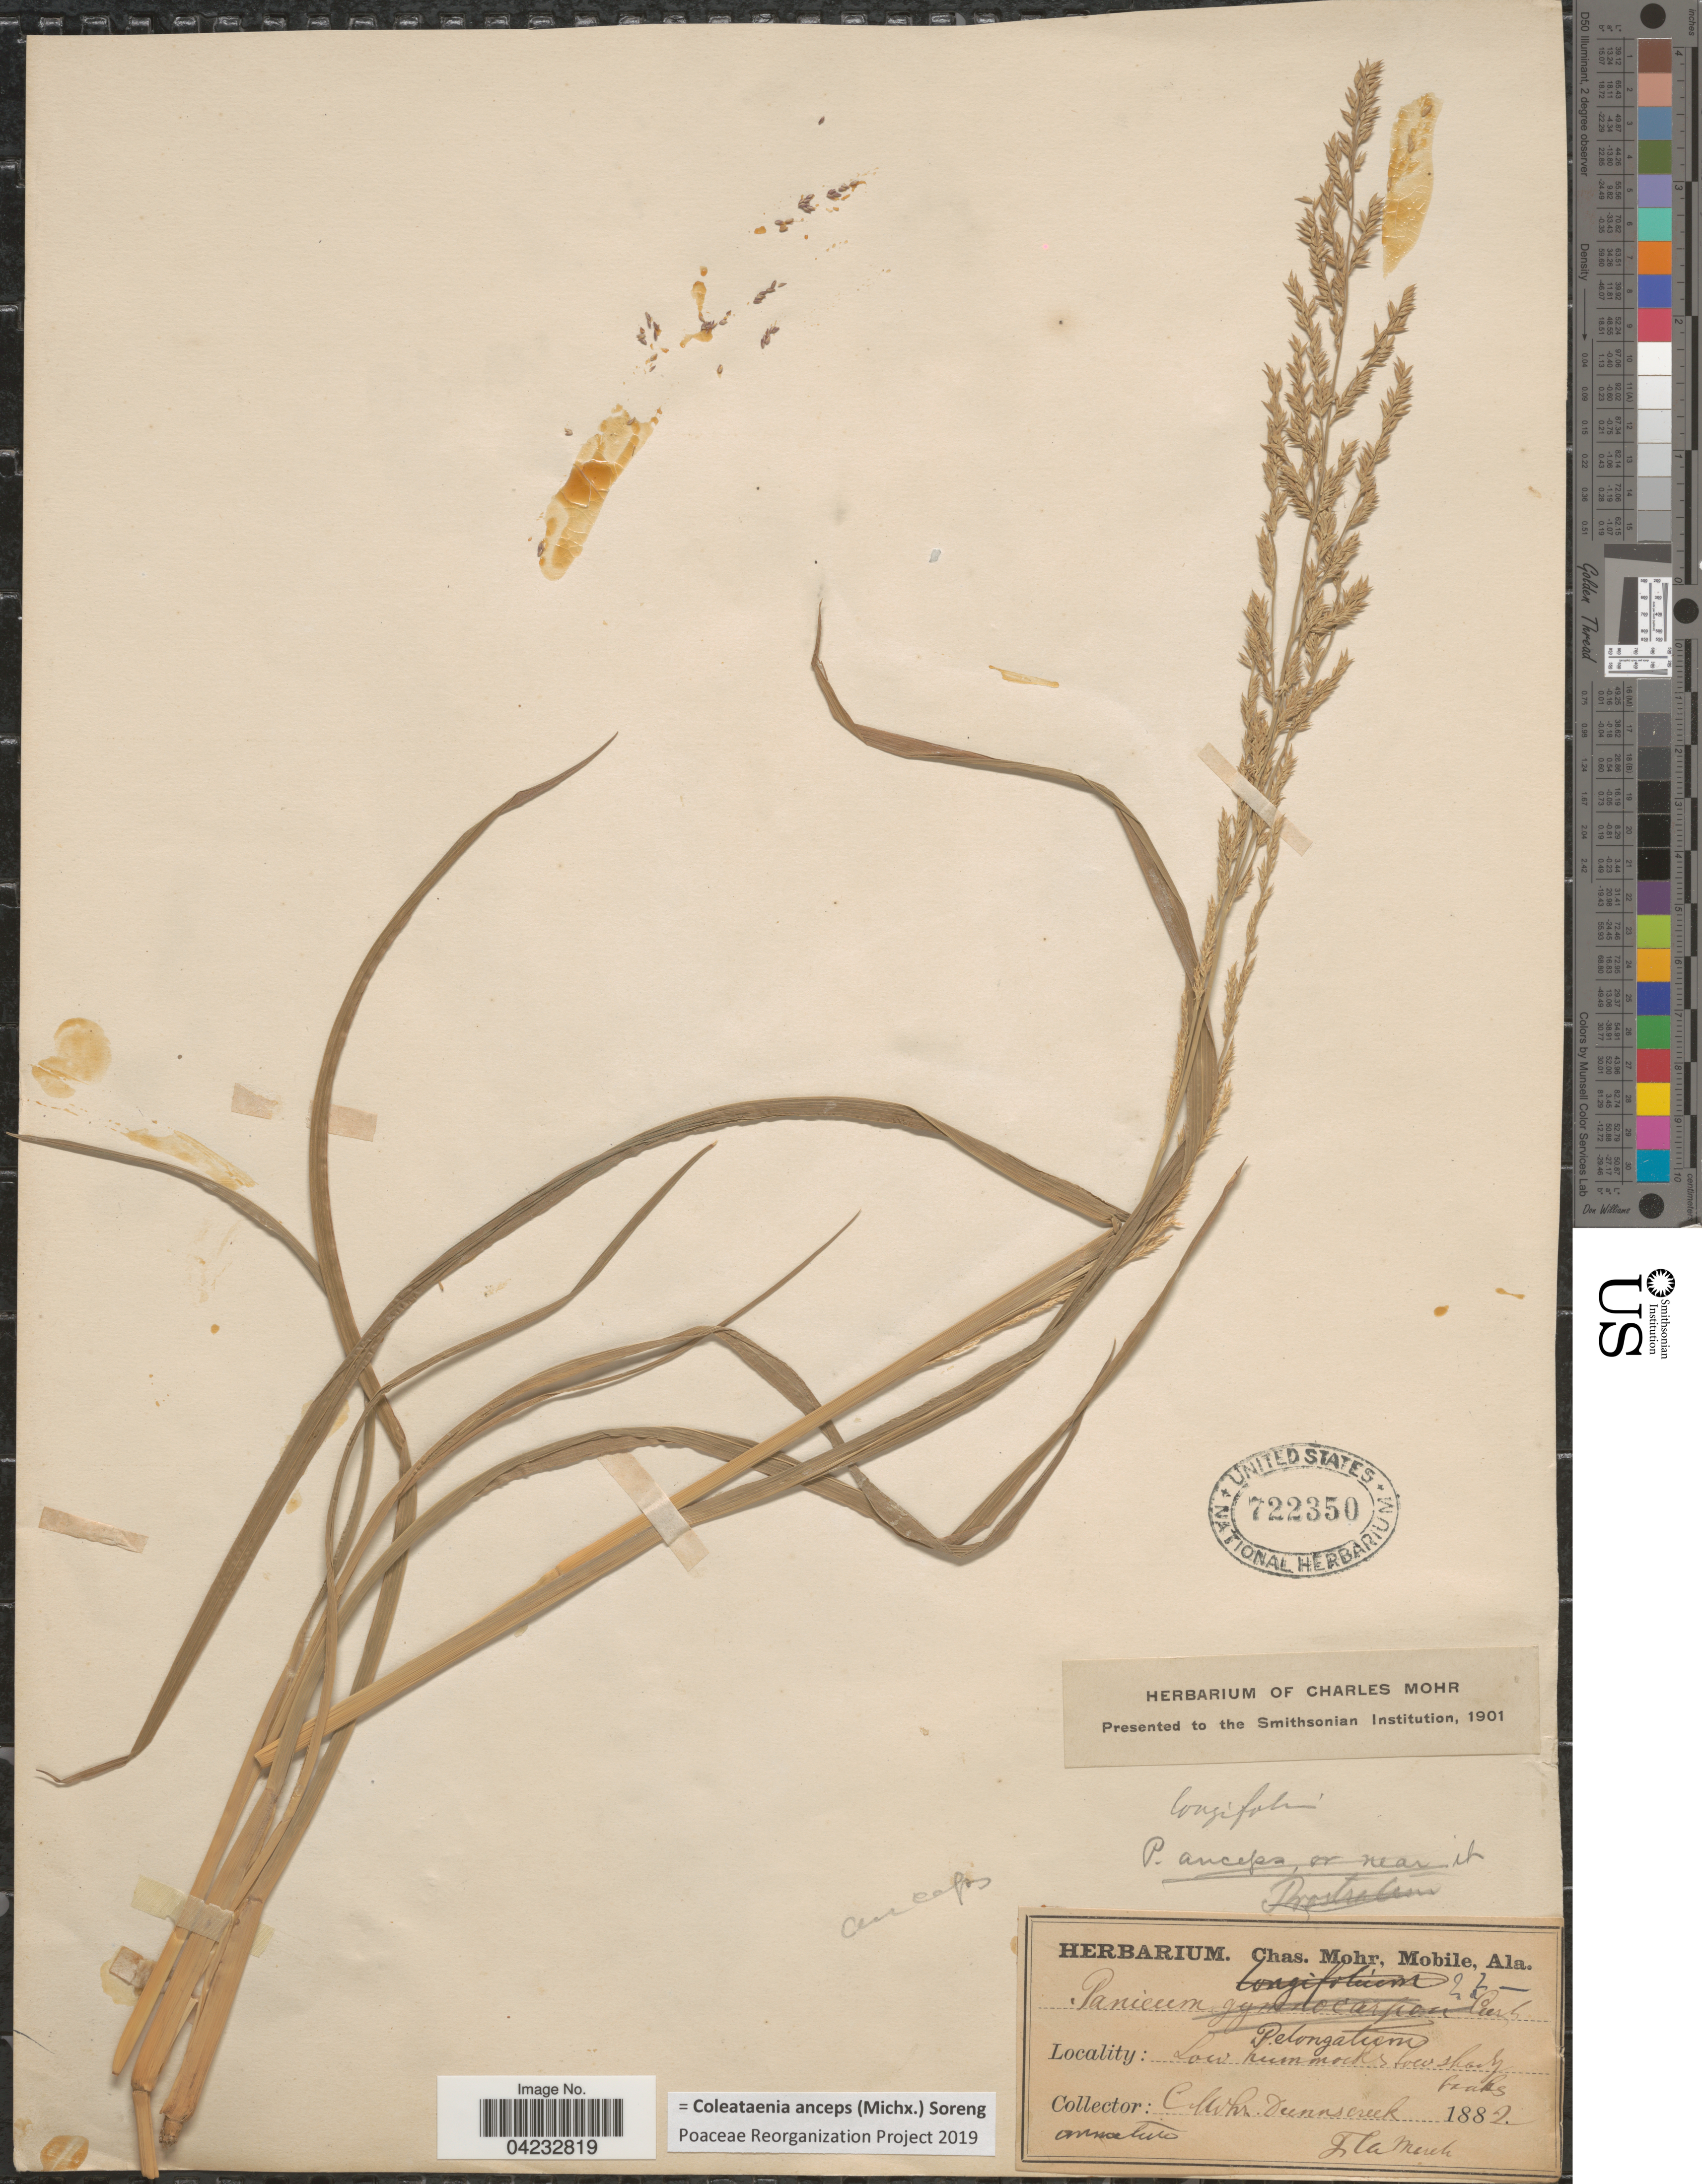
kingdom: Plantae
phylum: Tracheophyta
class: Liliopsida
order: Poales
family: Poaceae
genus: Coleataenia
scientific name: Coleataenia anceps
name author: (Michx.) Soreng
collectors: Mohr, C. T. (herbarium)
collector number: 26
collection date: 1882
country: United States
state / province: Florida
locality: Dunns creek. Fla marsh.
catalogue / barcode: US 722350